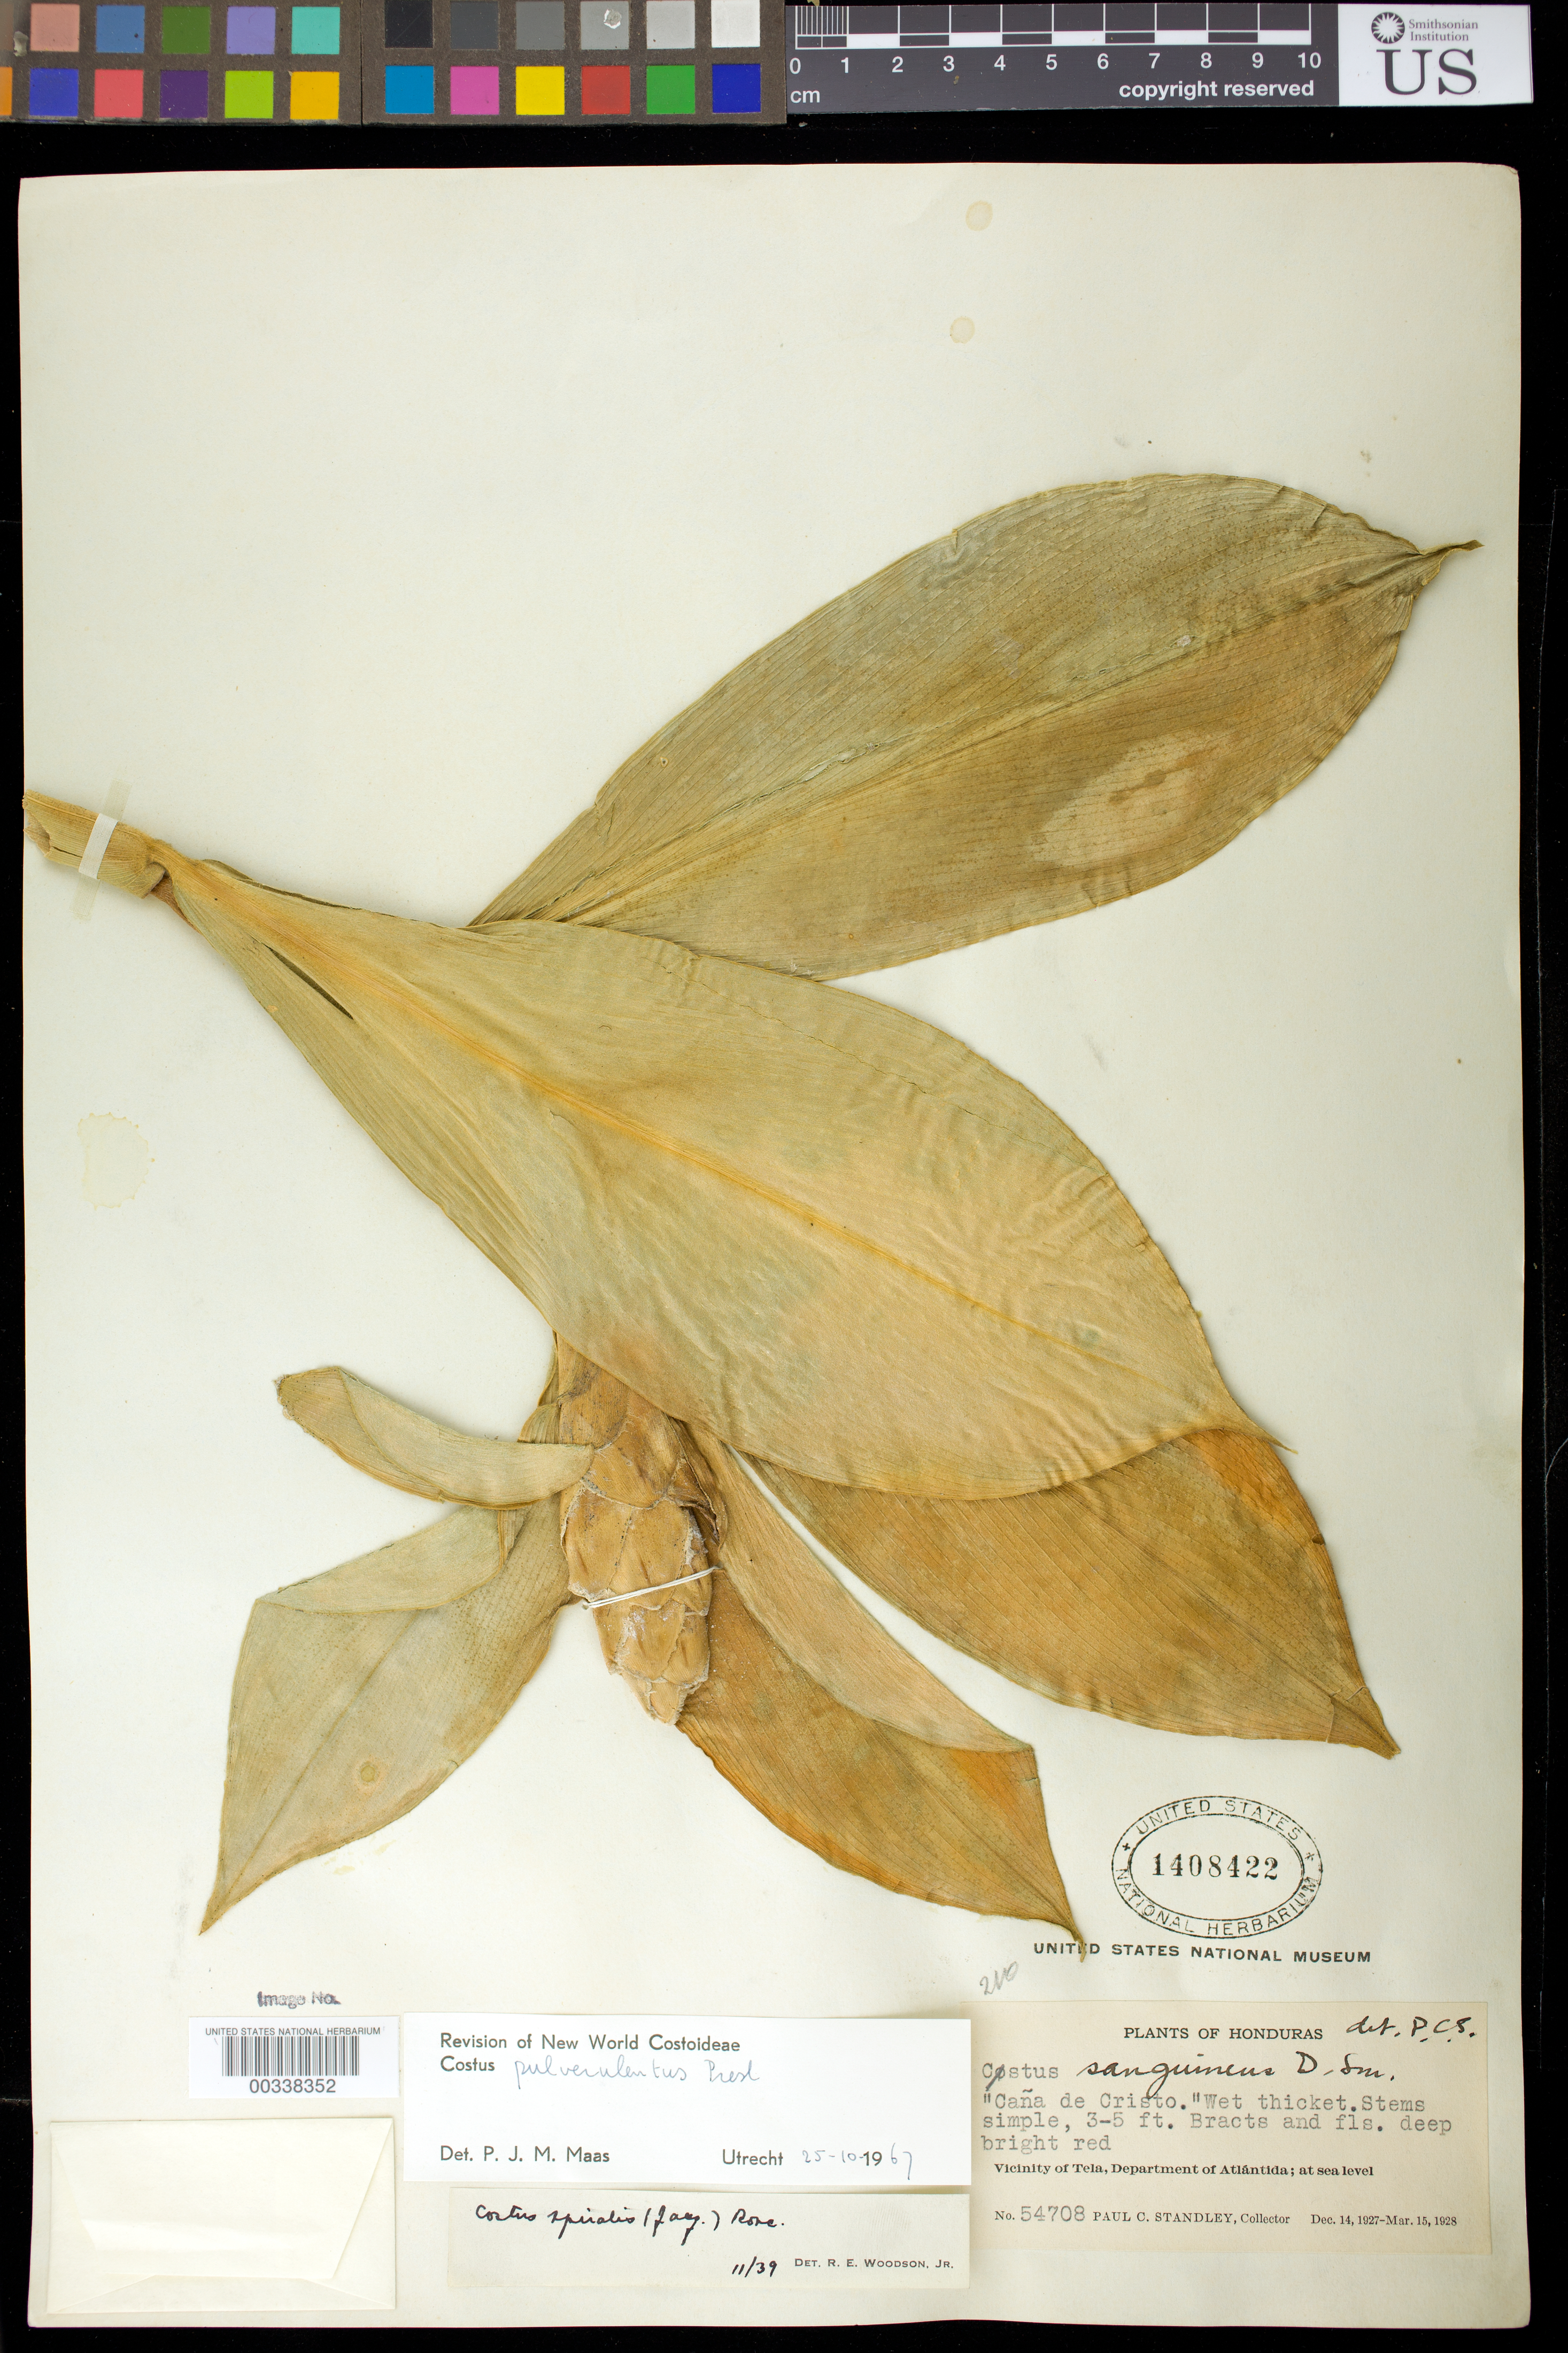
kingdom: Plantae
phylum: Tracheophyta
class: Liliopsida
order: Zingiberales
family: Costaceae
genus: Costus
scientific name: Costus pulverulentus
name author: C. Presl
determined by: Maas, Paul J. M.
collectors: P. C. Standley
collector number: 54708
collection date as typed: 14 Dec 1927 to 15 Mar 1928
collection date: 1927-12-14/1928-03-15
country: Honduras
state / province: Atlántida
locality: Vicinity of Tela, sea level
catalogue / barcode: US 1408422